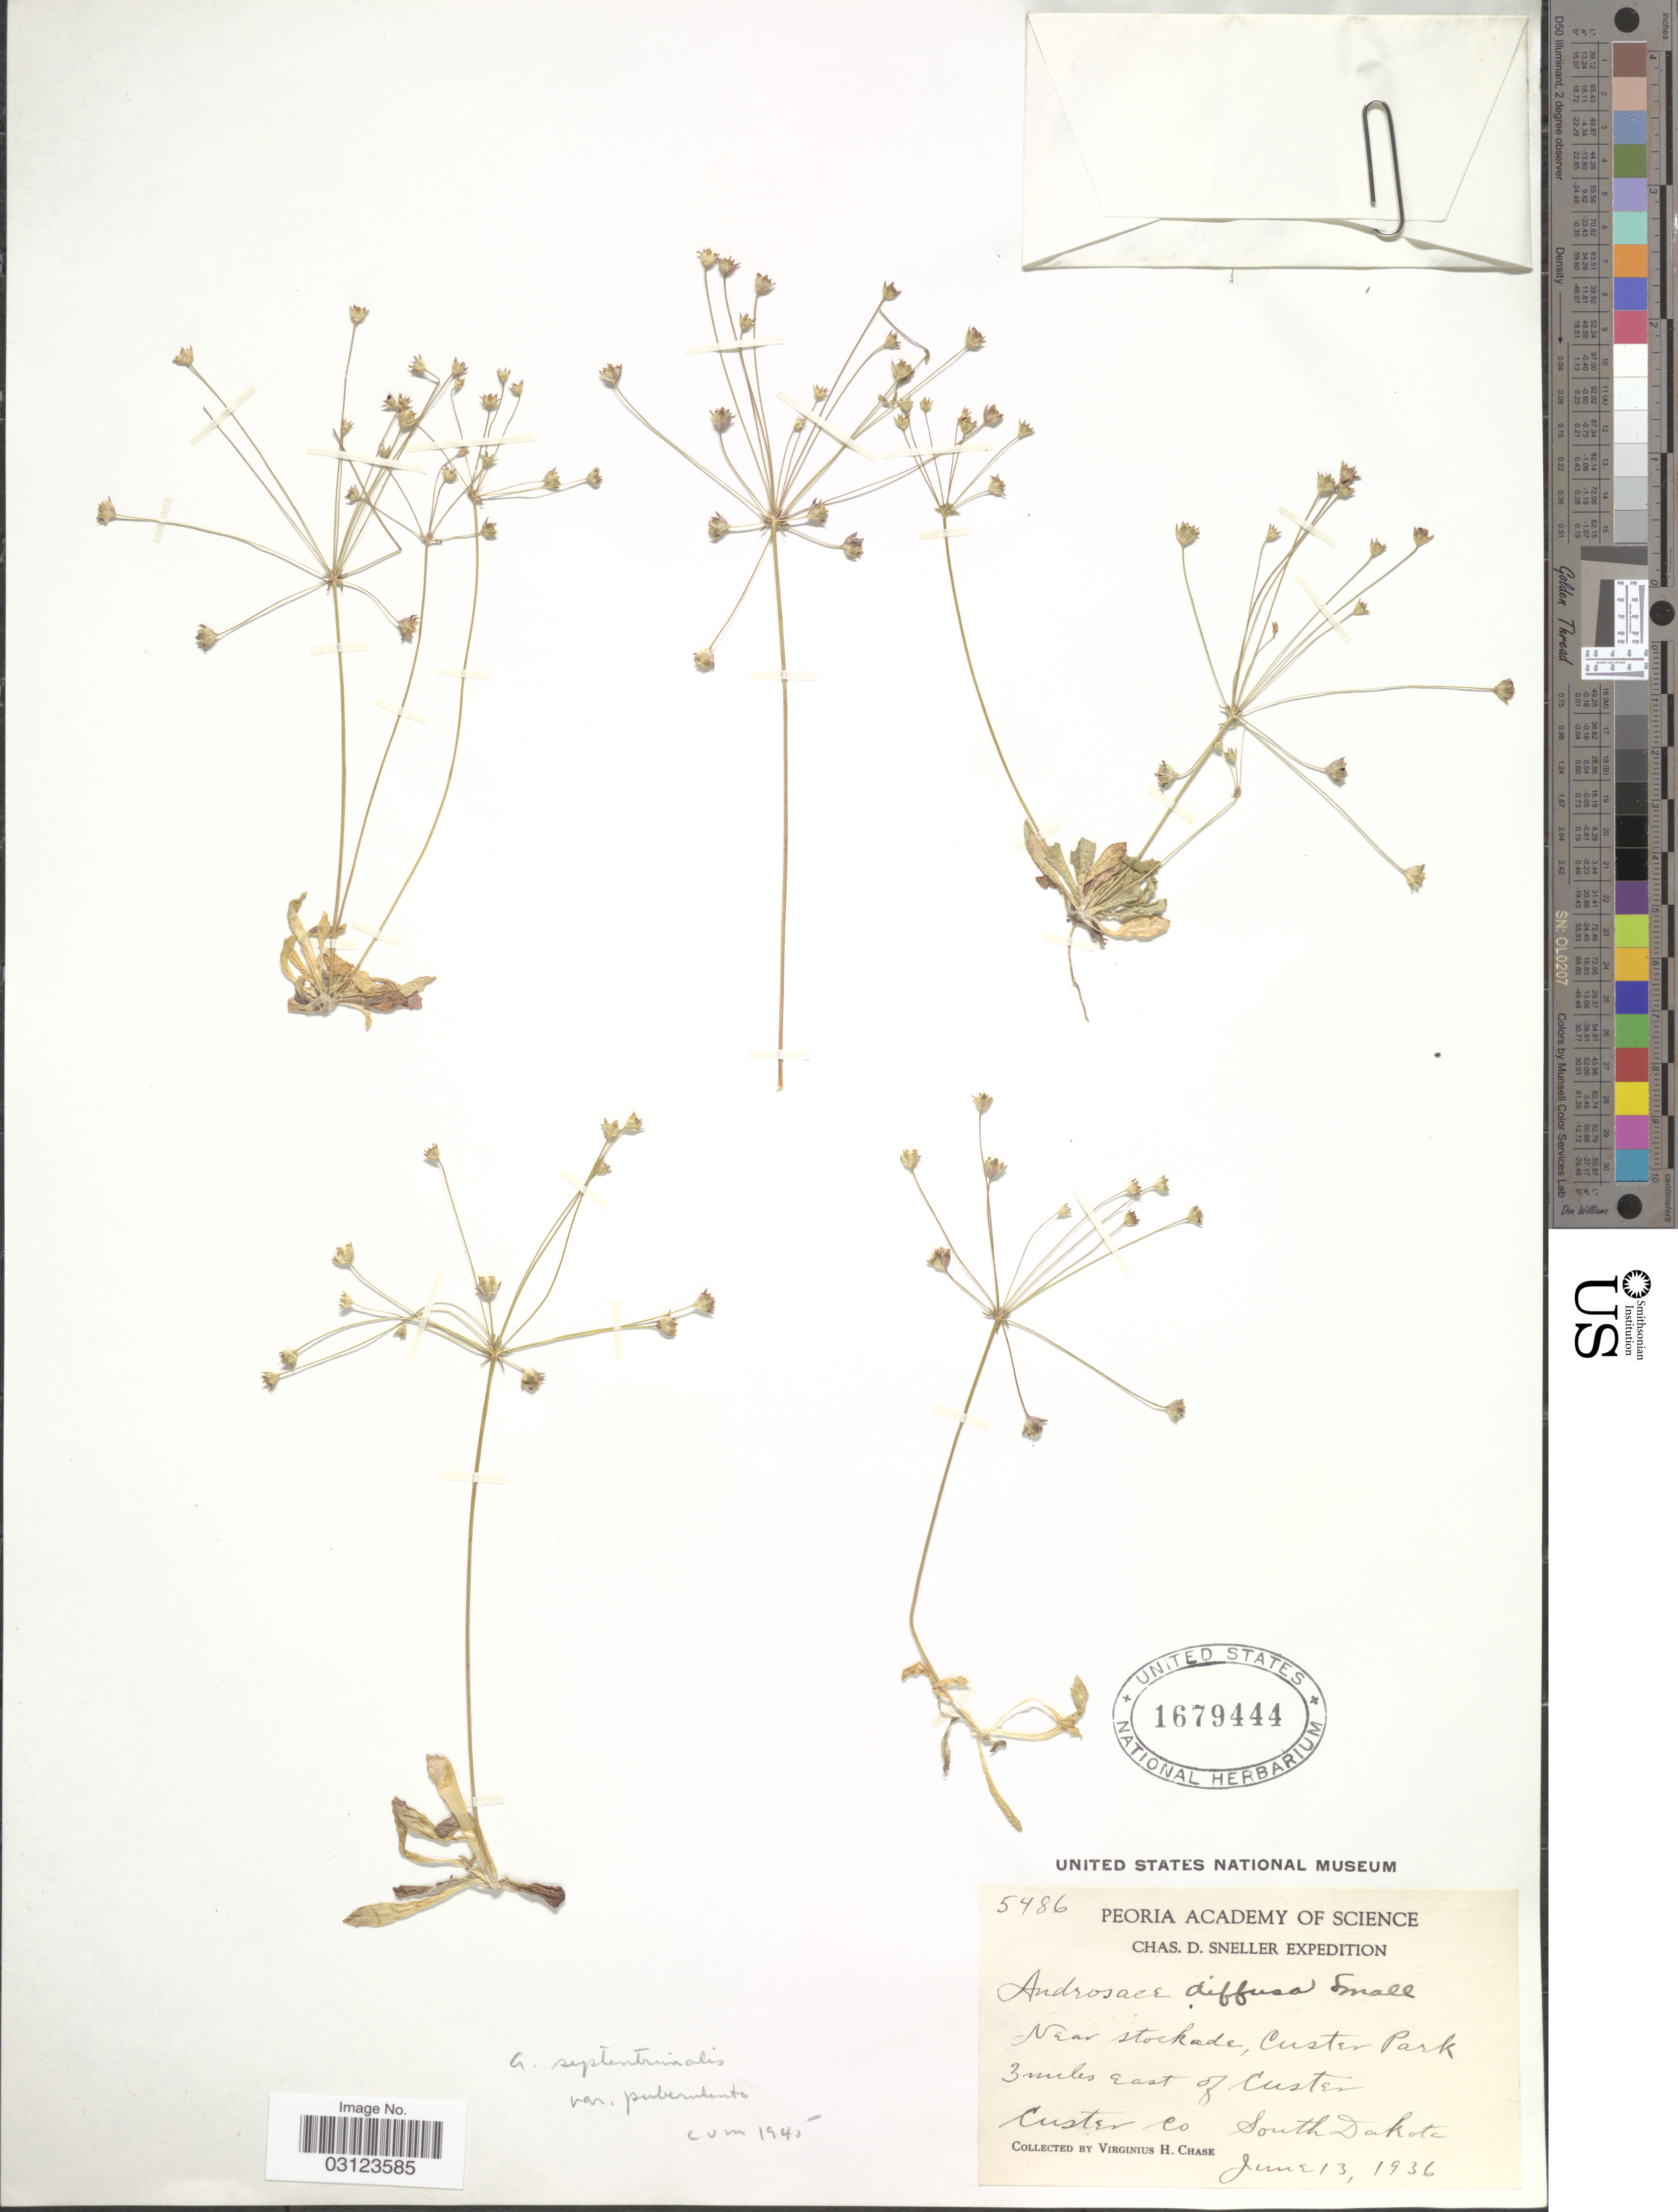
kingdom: Plantae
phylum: Tracheophyta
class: Magnoliopsida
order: Ericales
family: Primulaceae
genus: Androsace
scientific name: Androsace septentrionalis var. puberulenta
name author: (Rydb.) R. Knuth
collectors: V. H. Chase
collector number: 5486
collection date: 1936-06-13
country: United States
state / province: South Dakota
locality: Near stockade, Custer Park 3 miles East of Custer. Custer Co.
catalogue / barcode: US 1679444